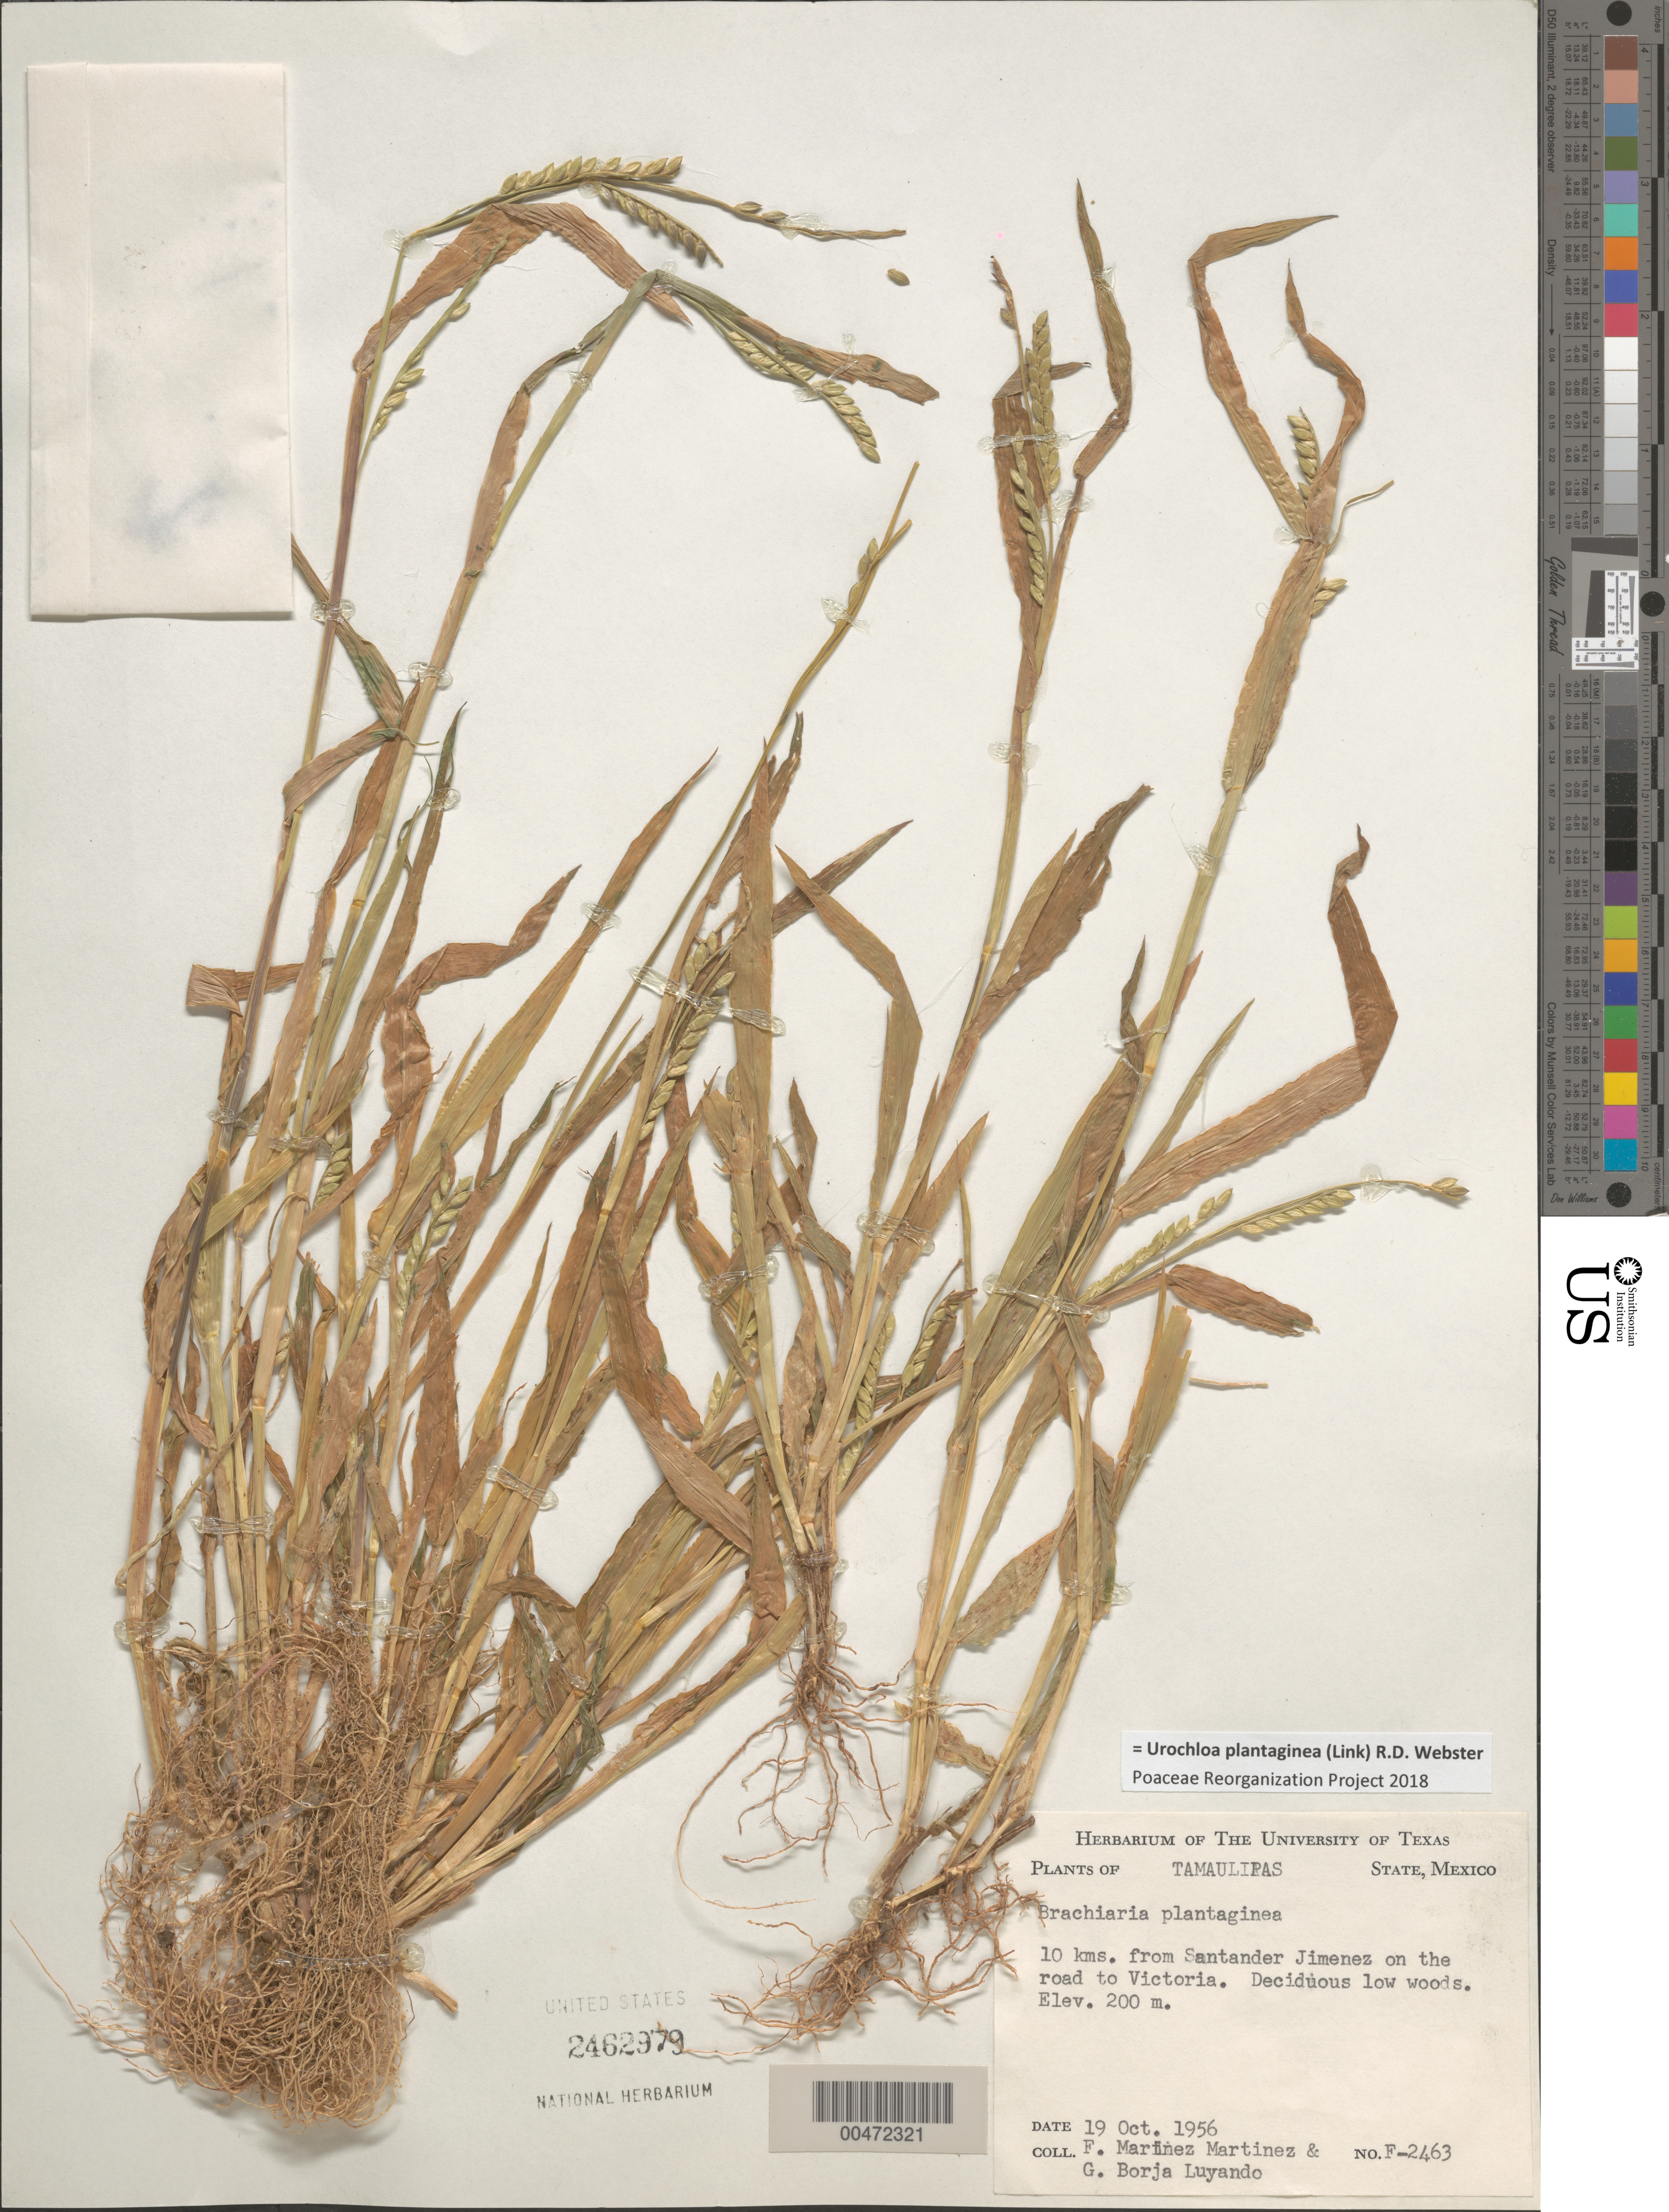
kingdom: Plantae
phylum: Tracheophyta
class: Liliopsida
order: Poales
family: Poaceae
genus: Urochloa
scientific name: Urochloa plantiginea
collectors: F. Martinez-M. & G. Borja-Luyando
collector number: F-2463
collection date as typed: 19 Oct 1956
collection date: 1956-10-19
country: Mexico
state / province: Tamaulipas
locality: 10 km from Santander Jimenez on the rd to Victoria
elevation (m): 200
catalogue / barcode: US 2462979